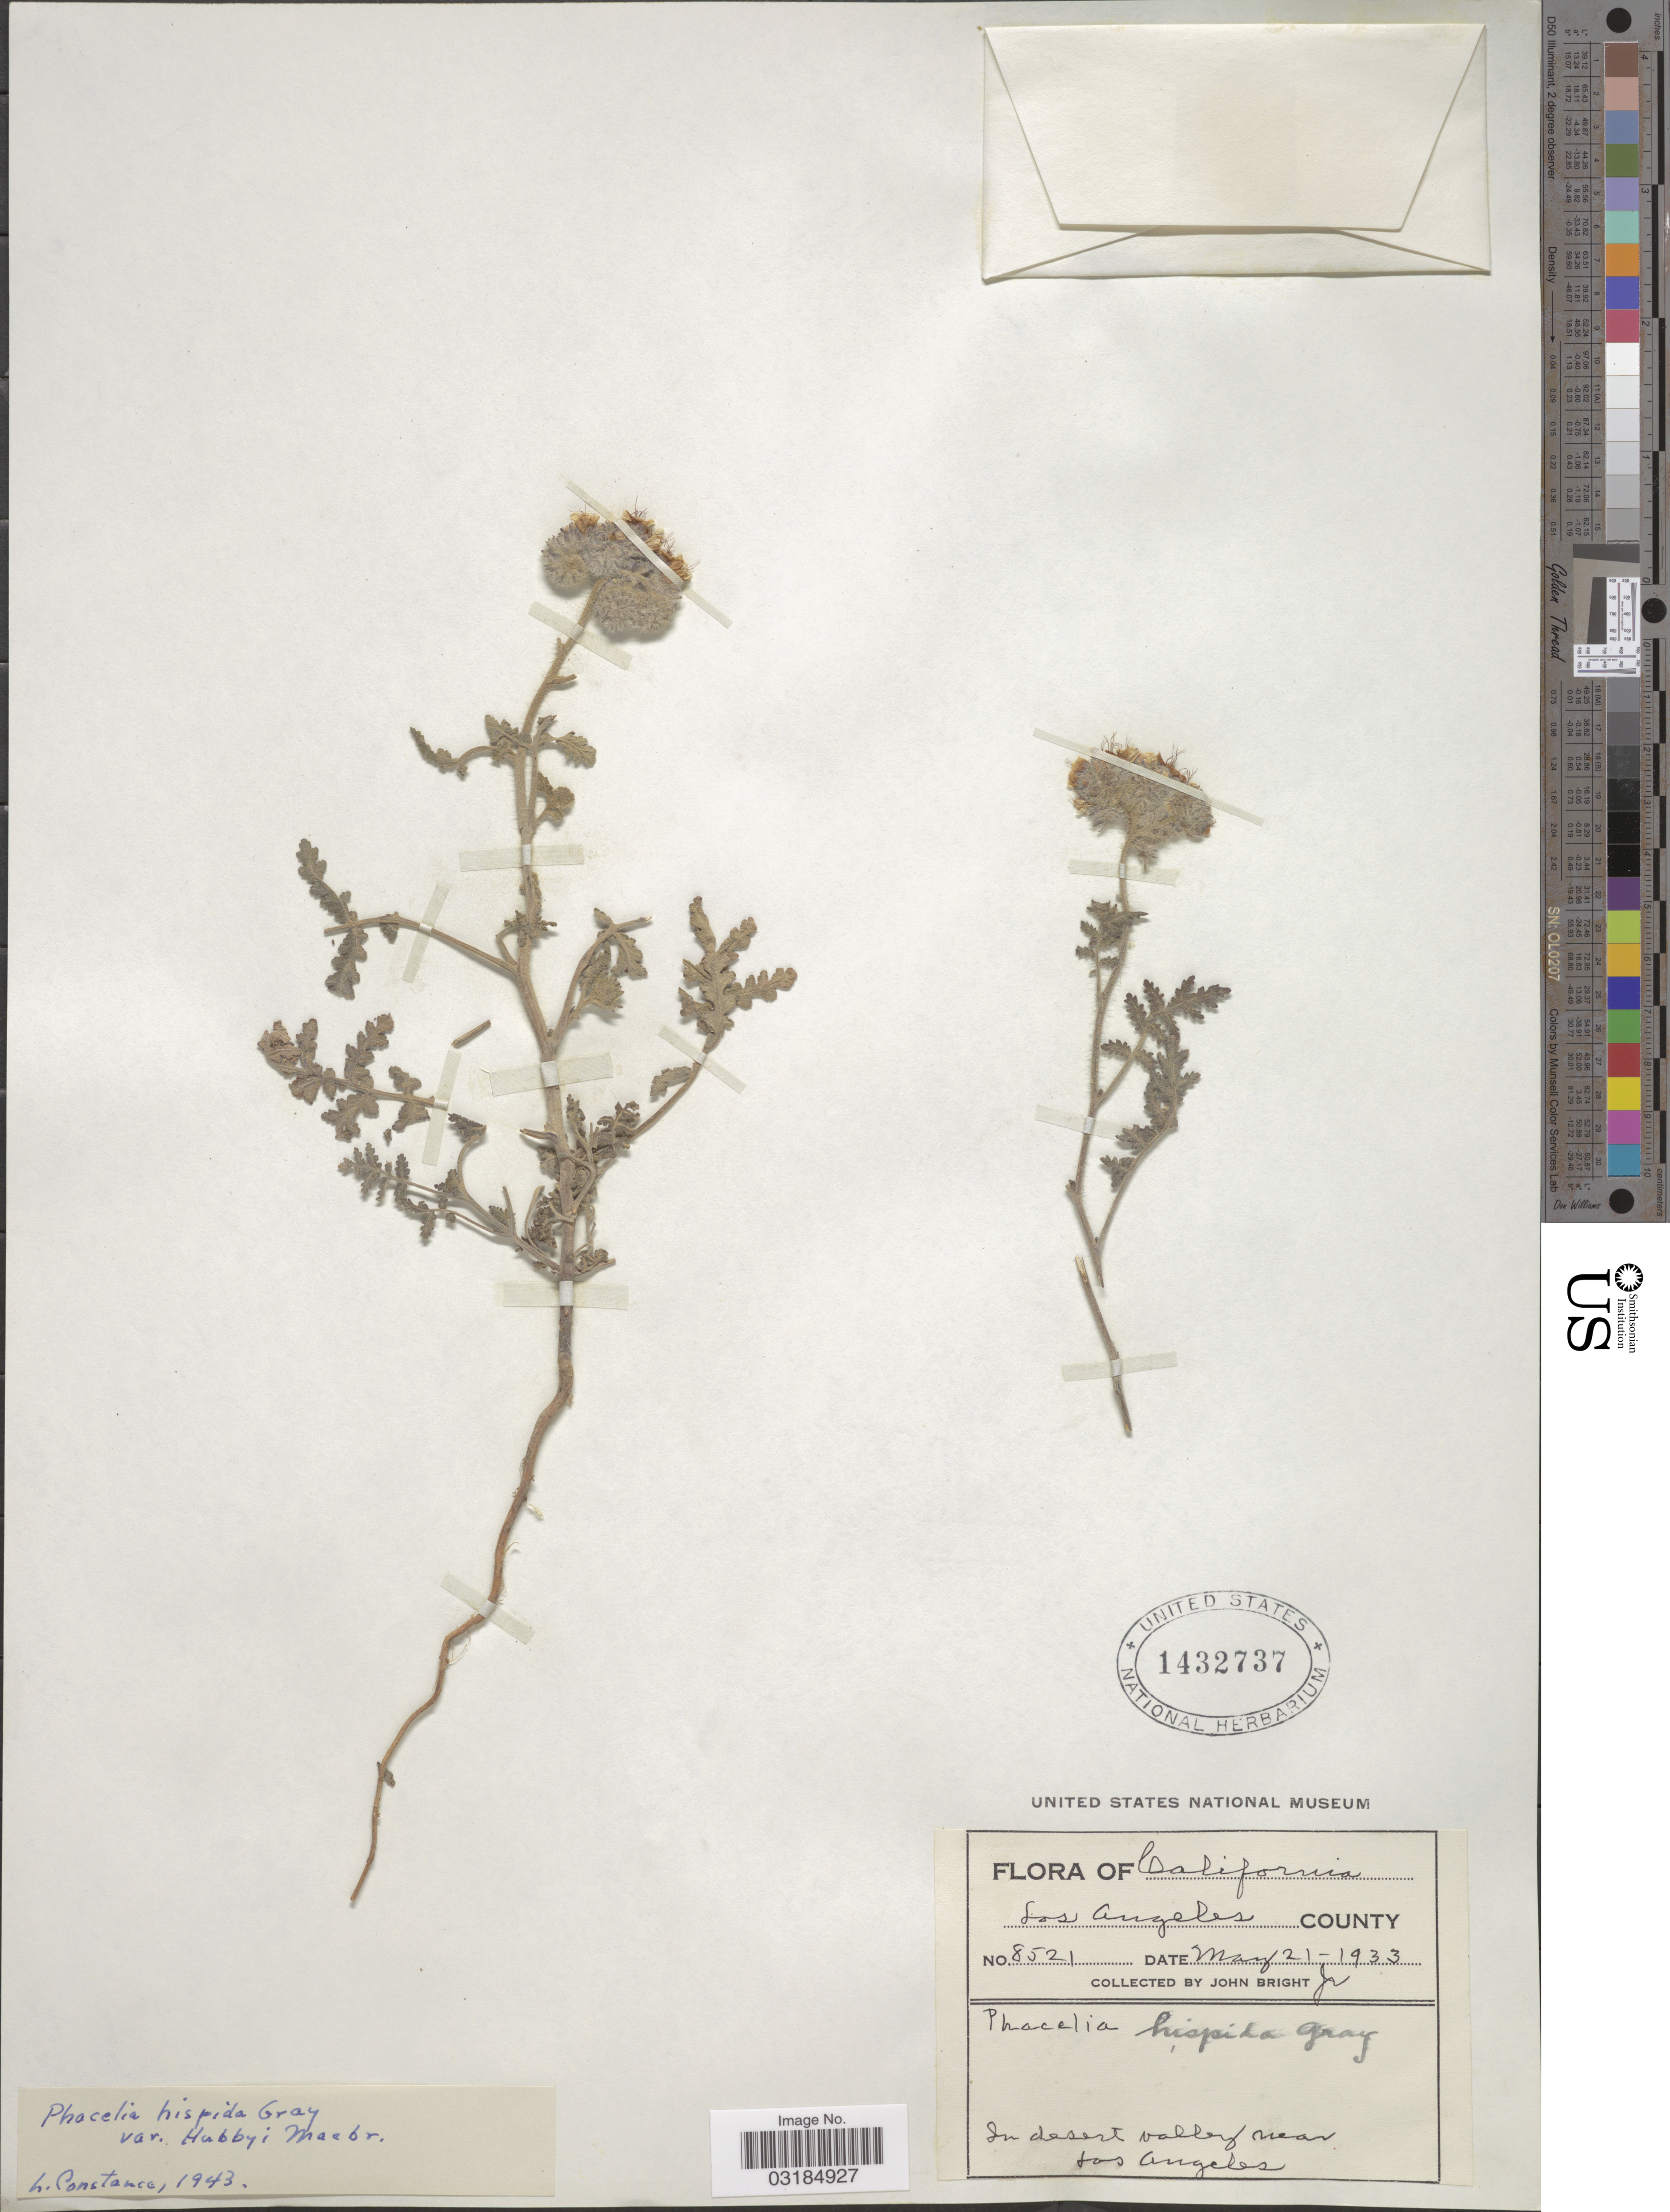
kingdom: Plantae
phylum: Tracheophyta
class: Magnoliopsida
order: Boraginales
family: Hydrophyllaceae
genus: Phacelia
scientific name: Phacelia cicutaria var. hubbyi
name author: (J.F. Macbr.) J.T. Howell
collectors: J. Bright Jr.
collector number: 8521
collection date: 1933-05-21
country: United States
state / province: California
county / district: Los Angeles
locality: Los Angeles County. In desert valley near Los Angeles.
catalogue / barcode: US 1432737